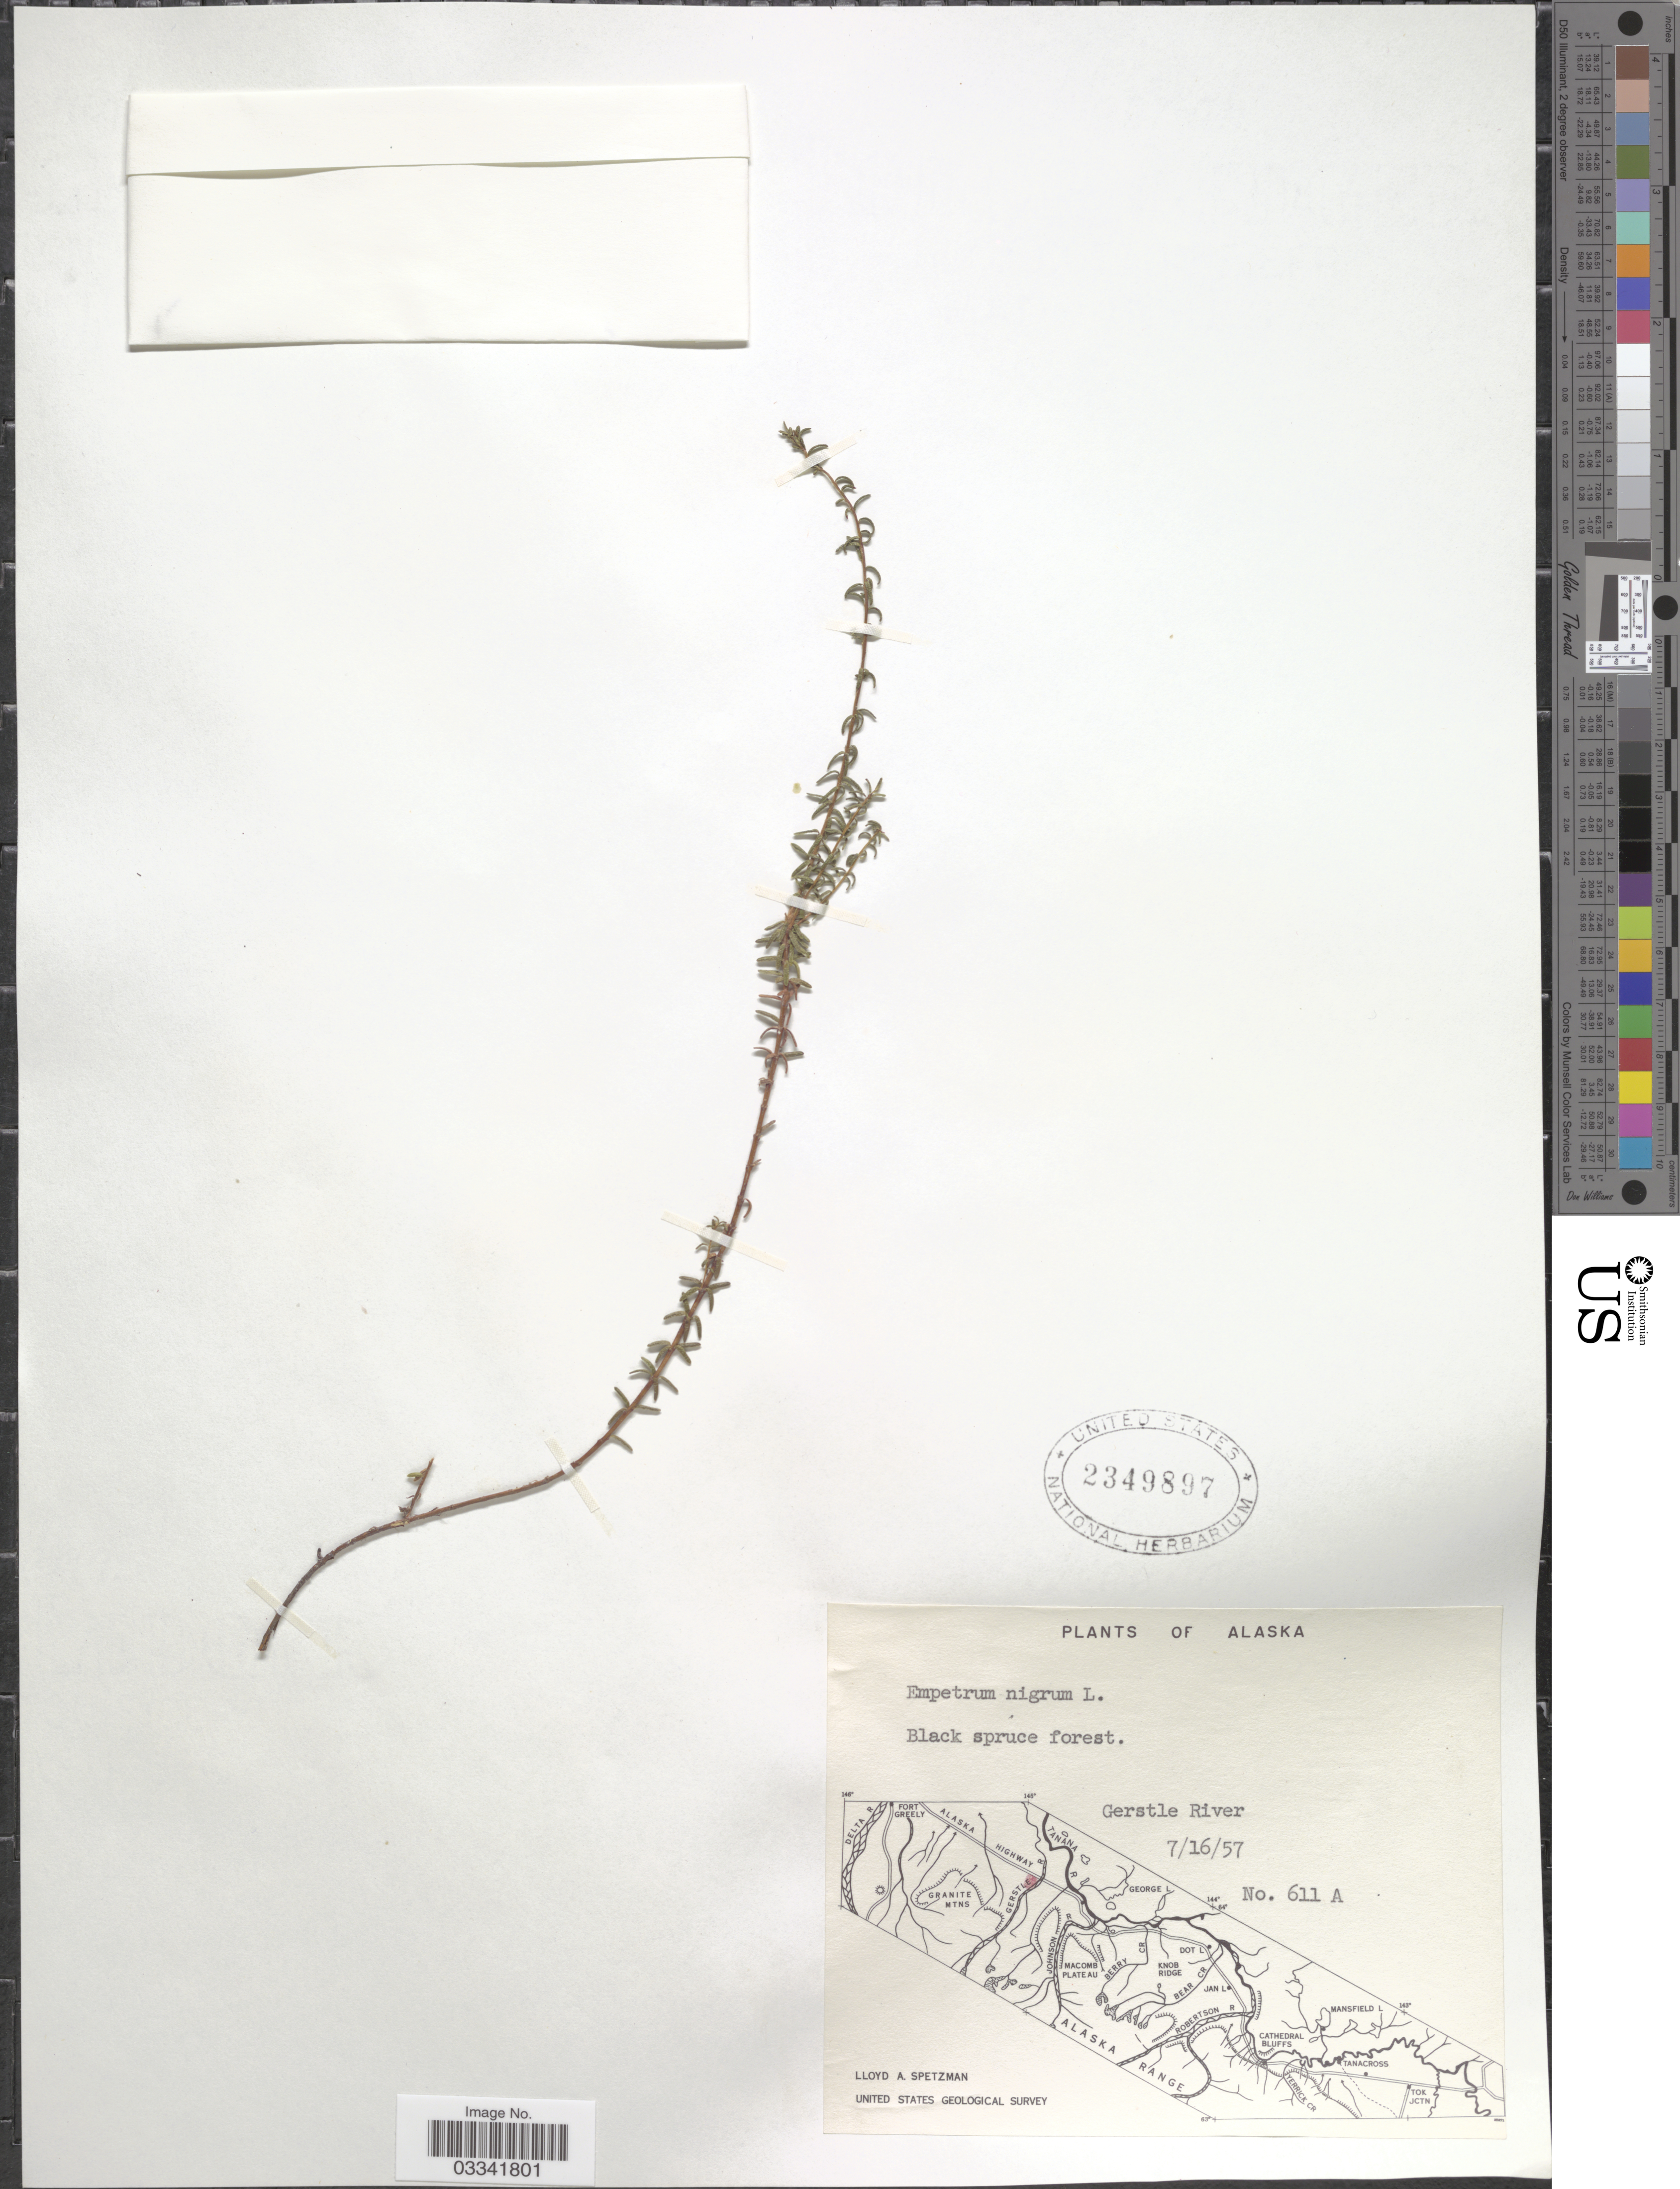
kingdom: Plantae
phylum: Tracheophyta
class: Magnoliopsida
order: Ericales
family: Ericaceae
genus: Empetrum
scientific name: Empetrum nigrum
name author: L.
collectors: L. Spetzman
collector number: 611 A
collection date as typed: Transcribed d/m/y: 16/7/57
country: United States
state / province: Alaska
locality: Gerstle River.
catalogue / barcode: US 2349897